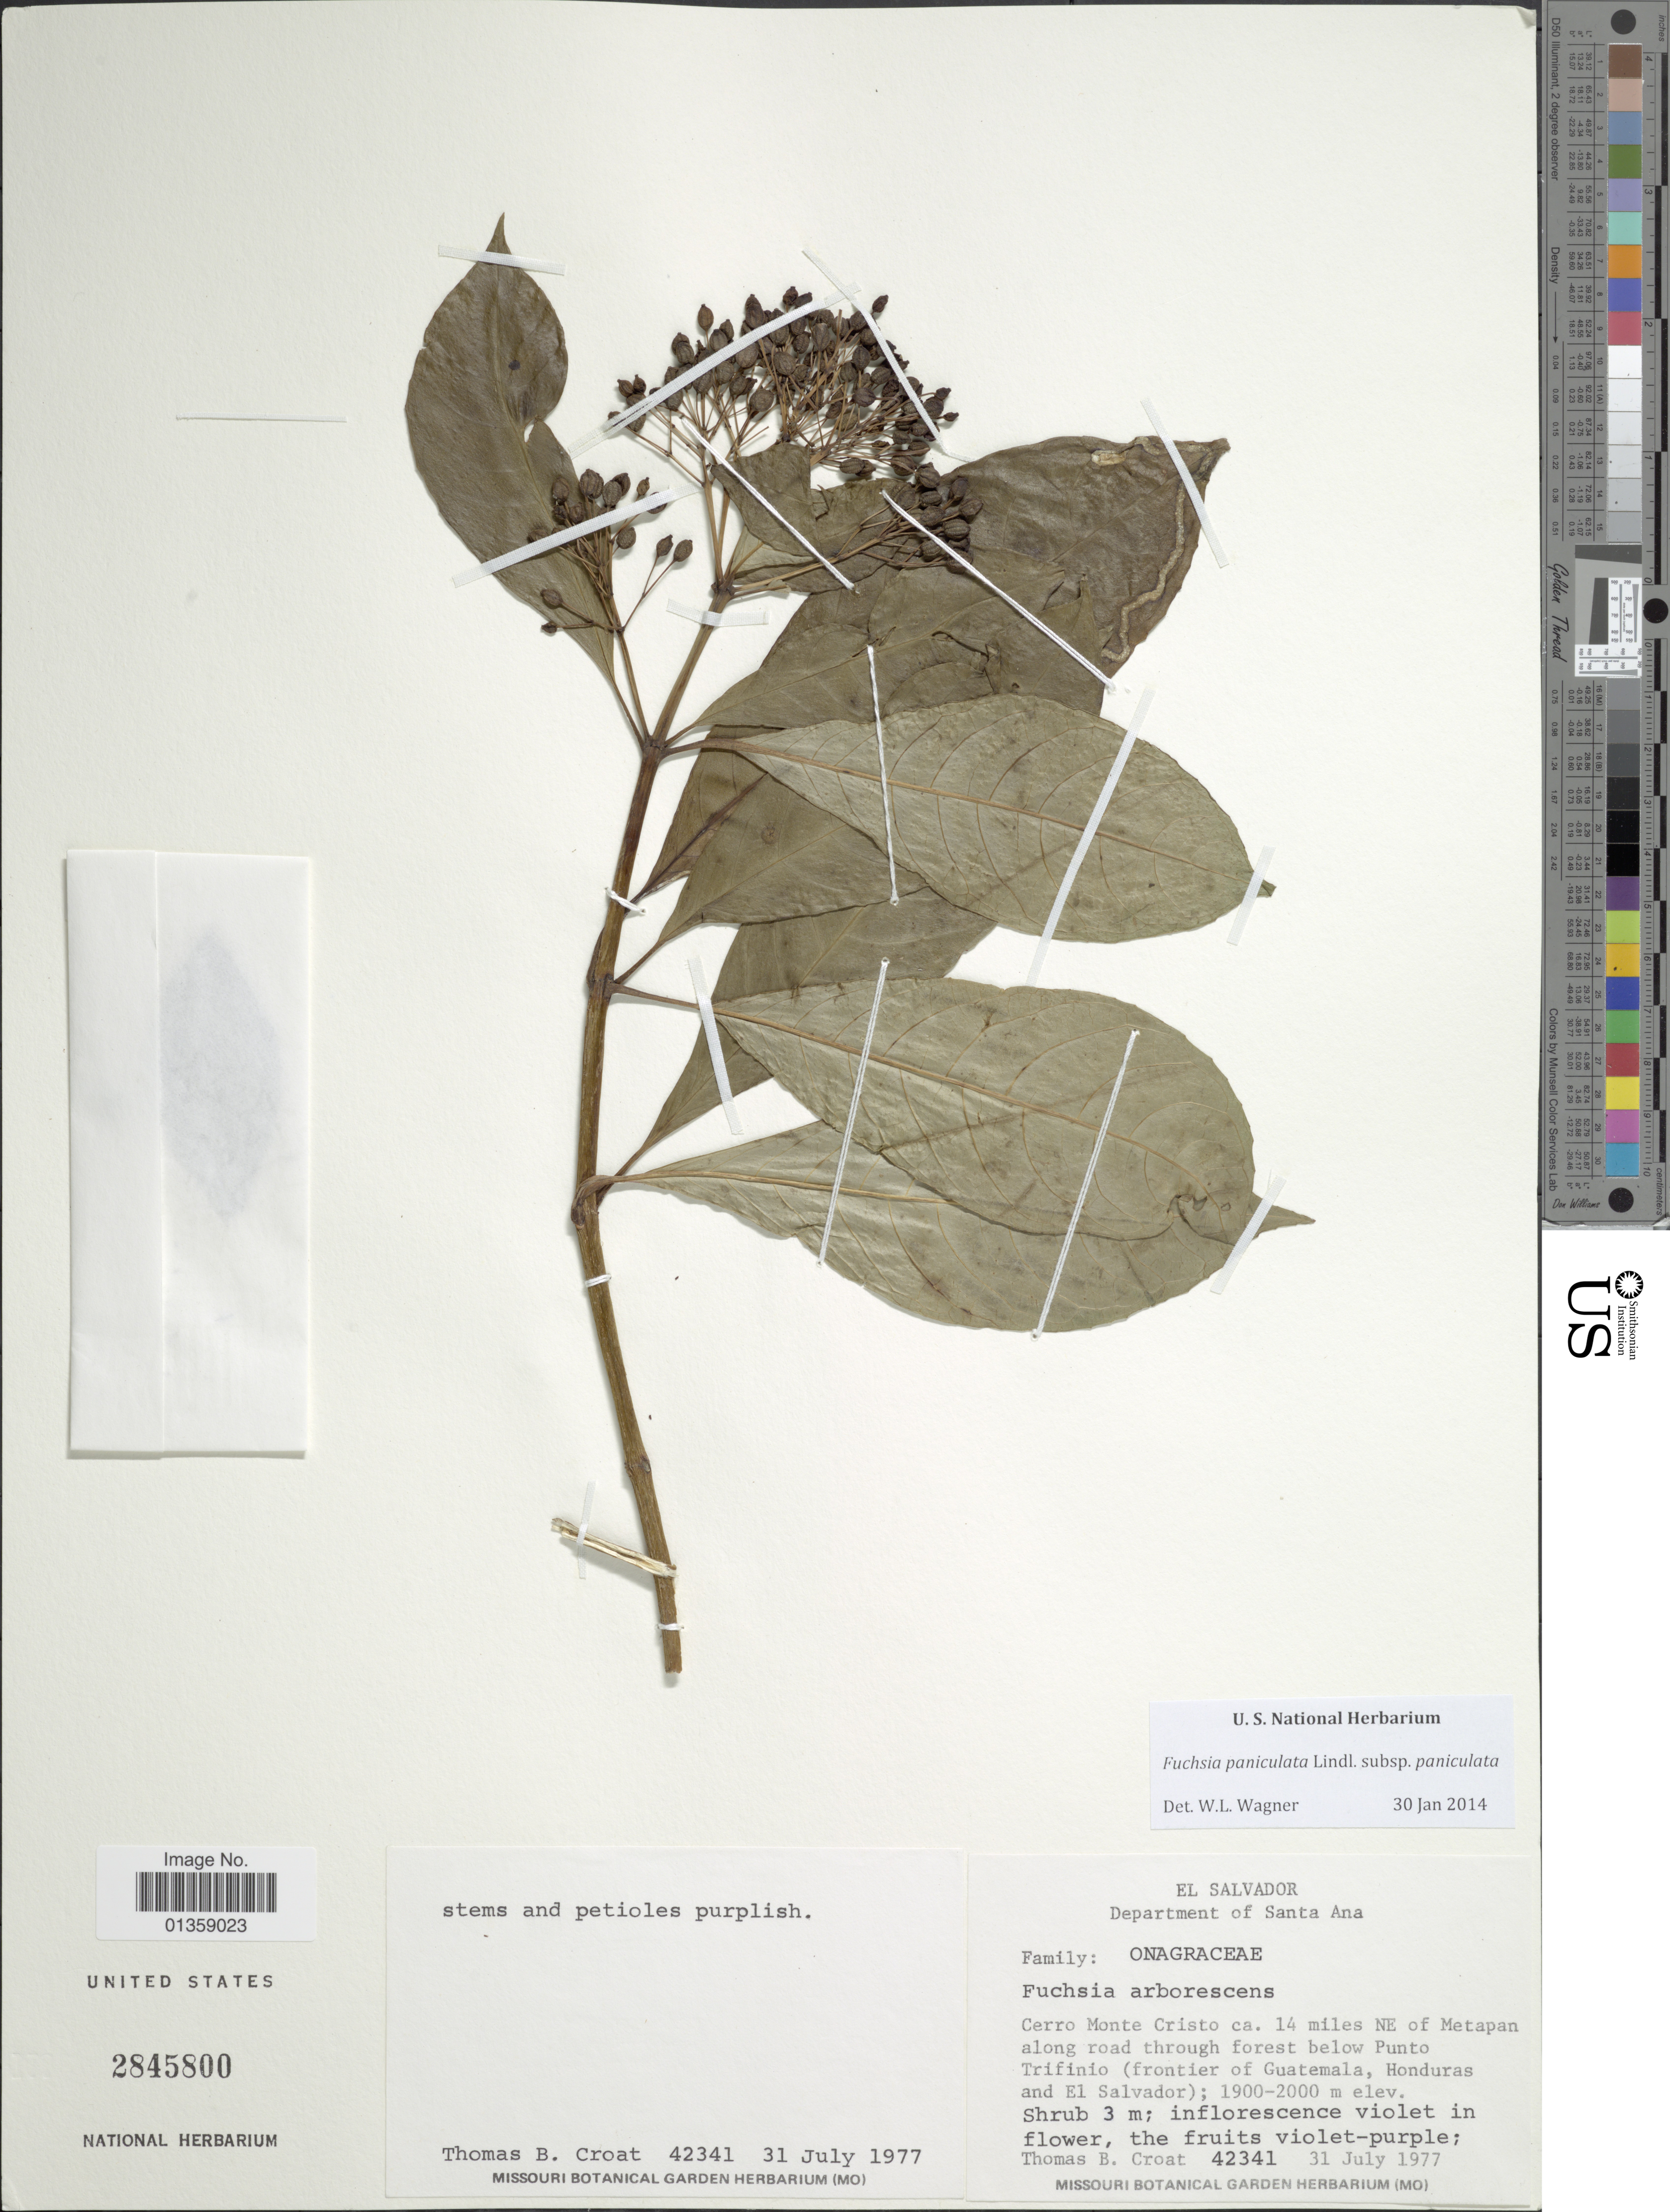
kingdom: Plantae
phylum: Tracheophyta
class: Magnoliopsida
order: Myrtales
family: Onagraceae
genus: Fuchsia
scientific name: Fuchsia paniculata subsp. paniculata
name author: Lindl.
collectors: T. B. Croat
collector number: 42341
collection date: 1977-07-31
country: El Salvador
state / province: Santa Ana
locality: Cerro Monte Cristo ca. 14 miles NE of Metapan along road through forest below Punto Trifinio (frontier of Guatemala, Honduras and El Salvador)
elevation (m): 1900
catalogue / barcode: US 2845800